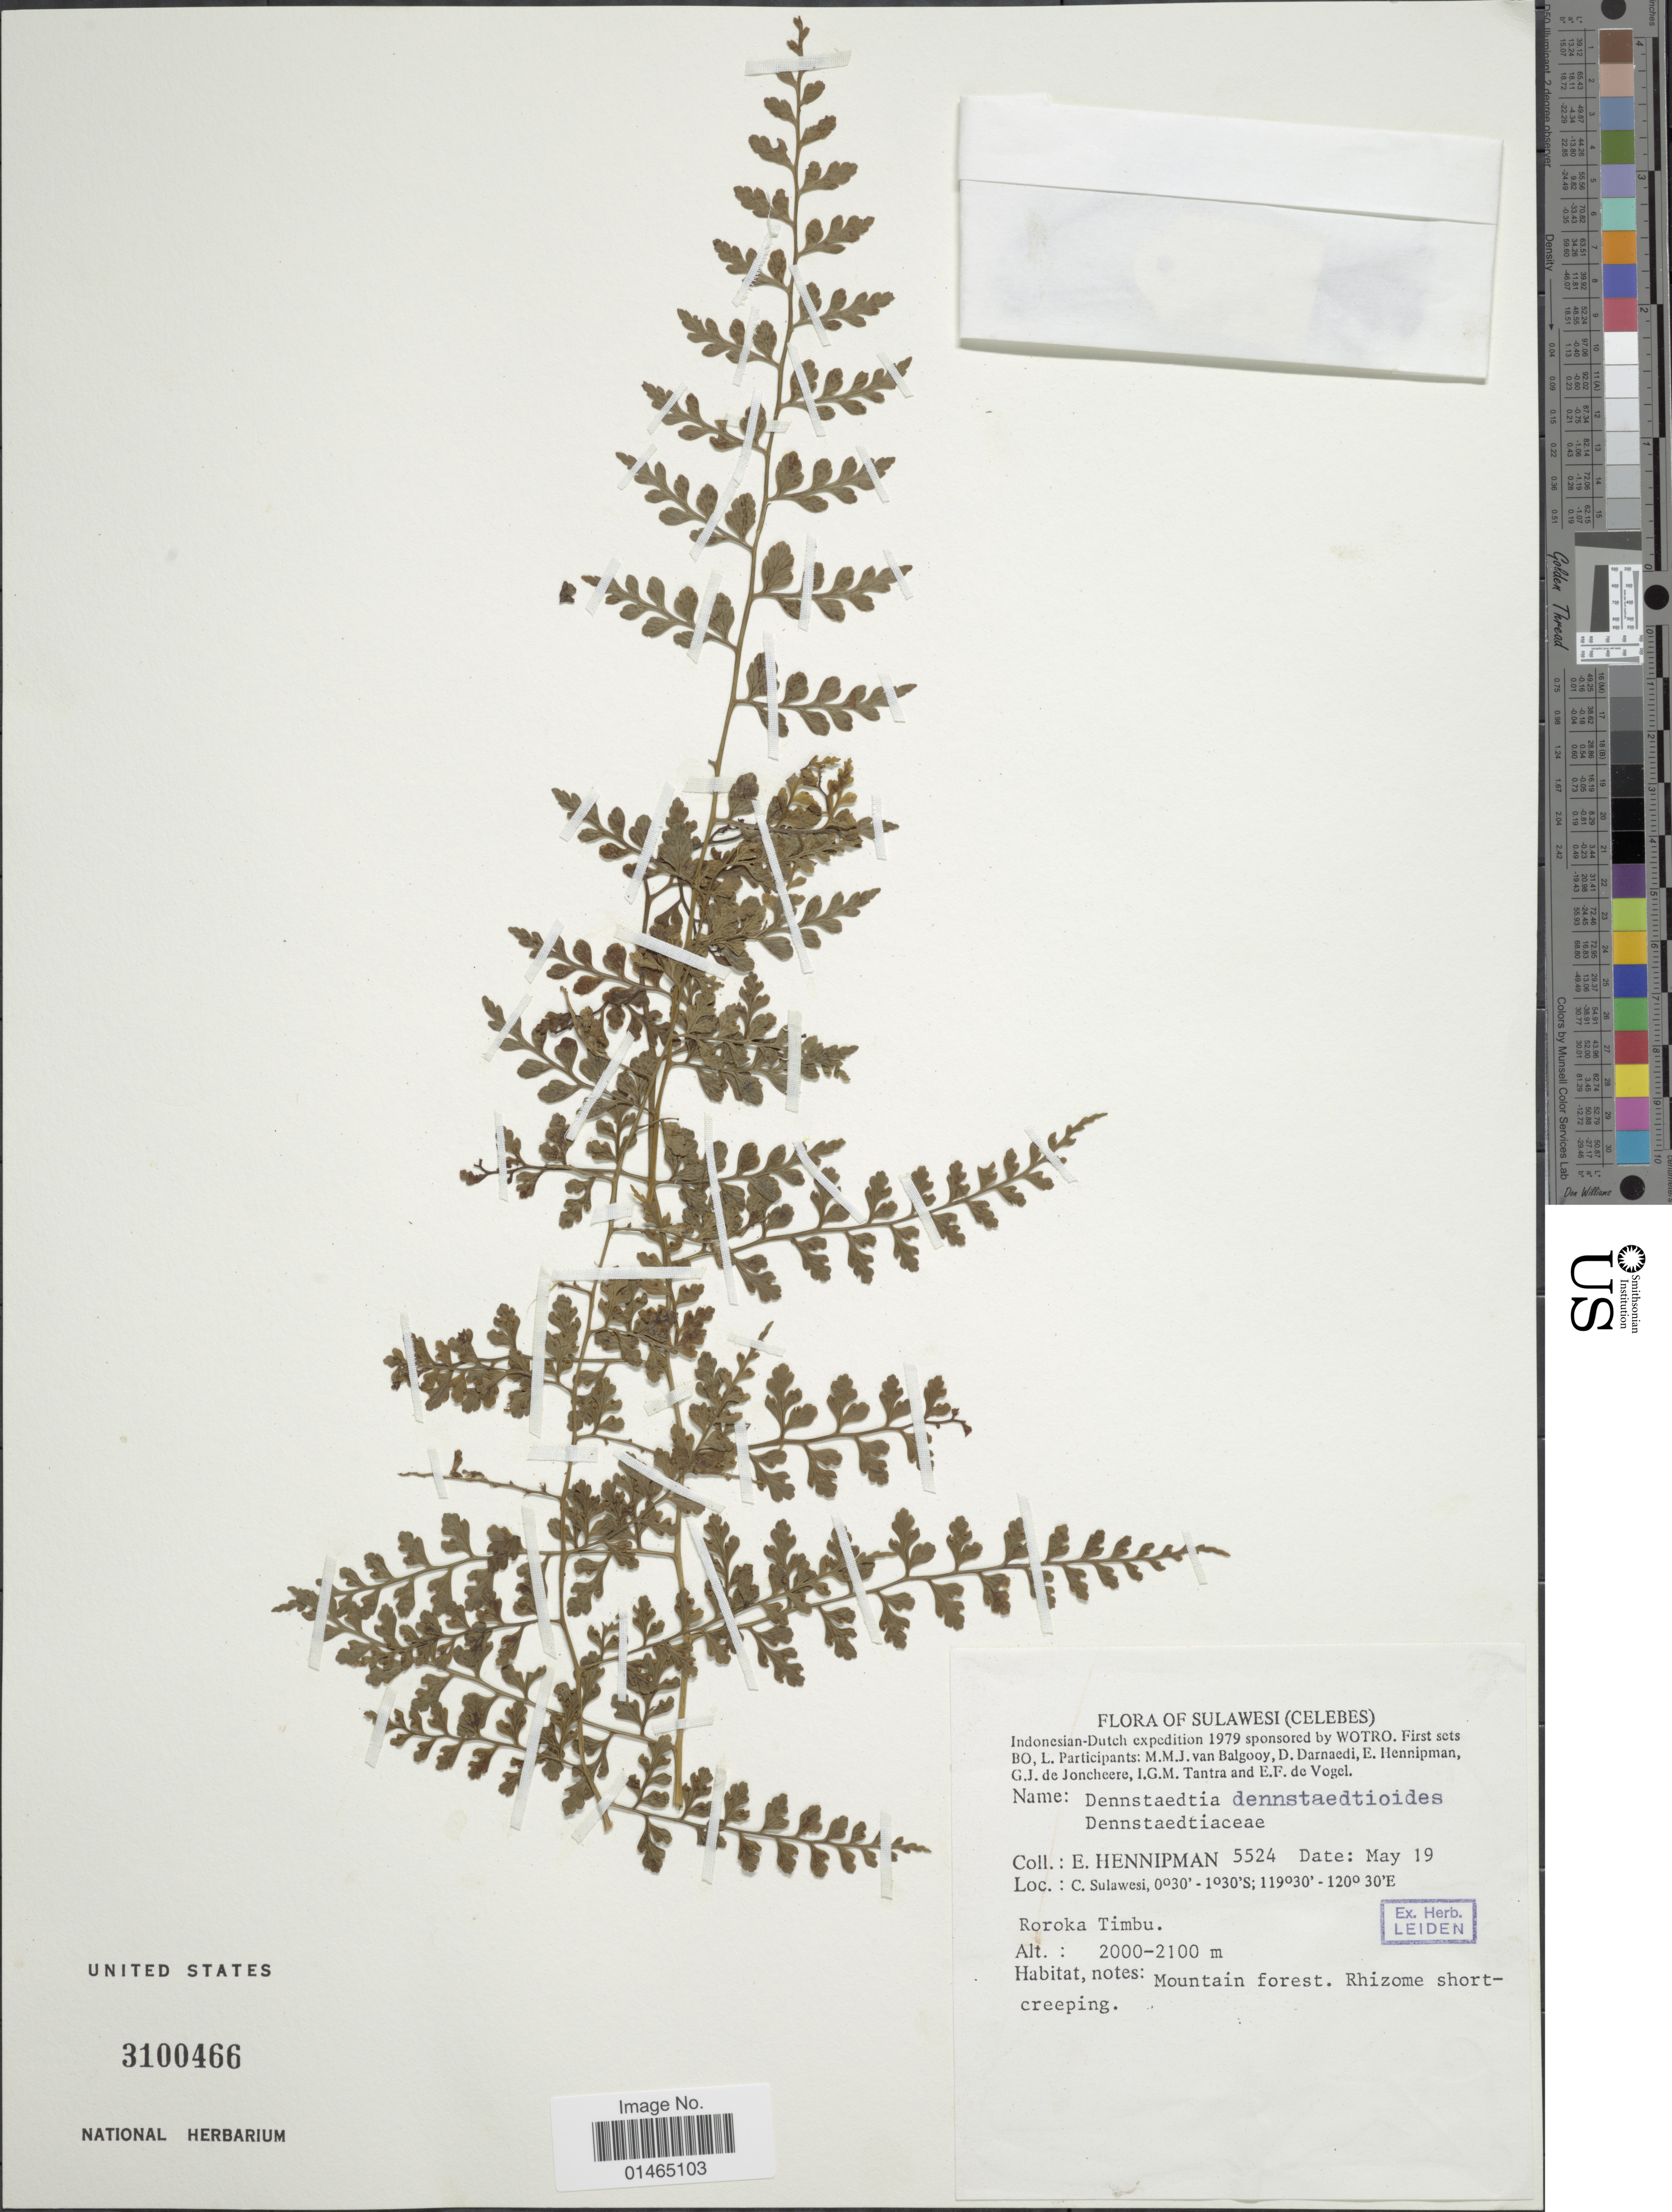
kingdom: Plantae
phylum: Tracheophyta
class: Polypodiopsida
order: Polypodiales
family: Dennstaedtiaceae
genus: Dennstaedtia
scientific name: Dennstaedtia dennstaedtioides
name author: (Copel.) Copel.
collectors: E. Hennipman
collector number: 5524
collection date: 1979-05-19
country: Indonesia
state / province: Sulawesi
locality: C. Sulawesi. Roroka Timbu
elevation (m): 2000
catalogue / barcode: US 3100466